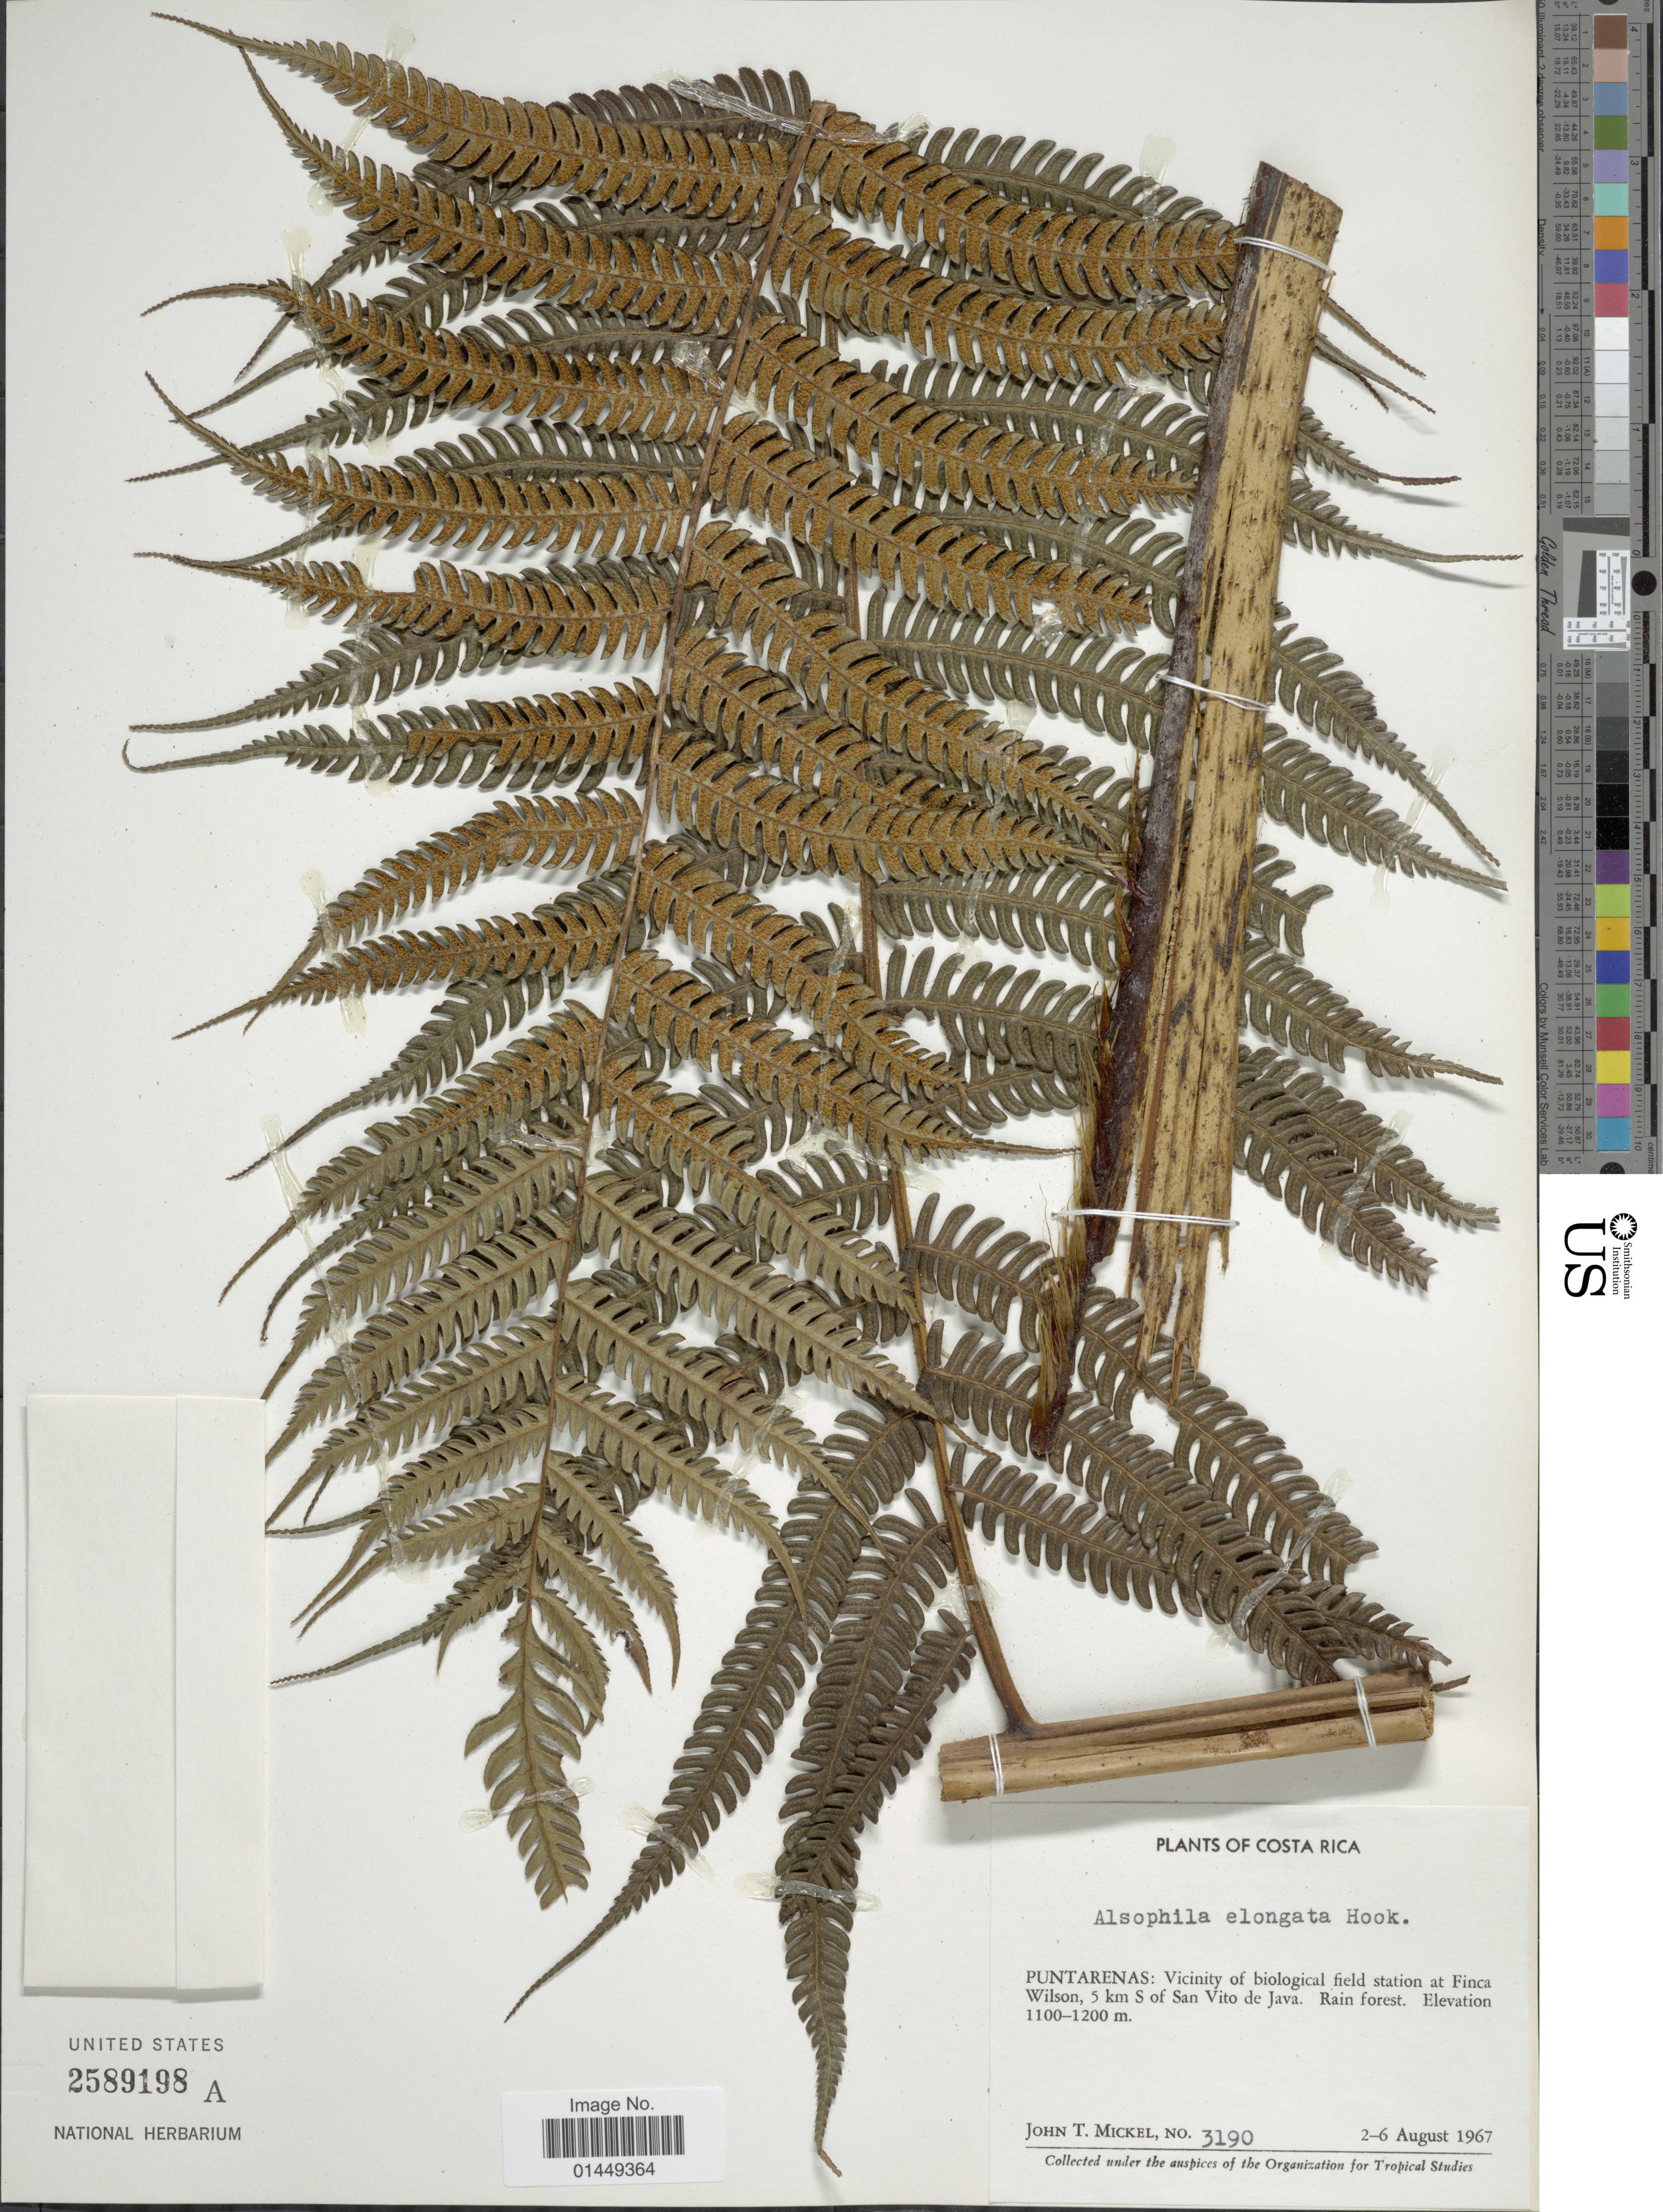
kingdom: Plantae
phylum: Tracheophyta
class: Polypodiopsida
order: Cyatheales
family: Cyatheaceae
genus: Cyathea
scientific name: Cyathea poeppigii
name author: (Hook.) Domin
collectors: J. T. Mickel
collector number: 3190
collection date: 1967-08-02/1967-08-06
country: Costa Rica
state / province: Puntarenas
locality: Puntarenas: Vicinity of biological field station at Finca Wilson, 5 km S of San Vitode Java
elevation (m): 1100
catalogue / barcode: US 2589198A